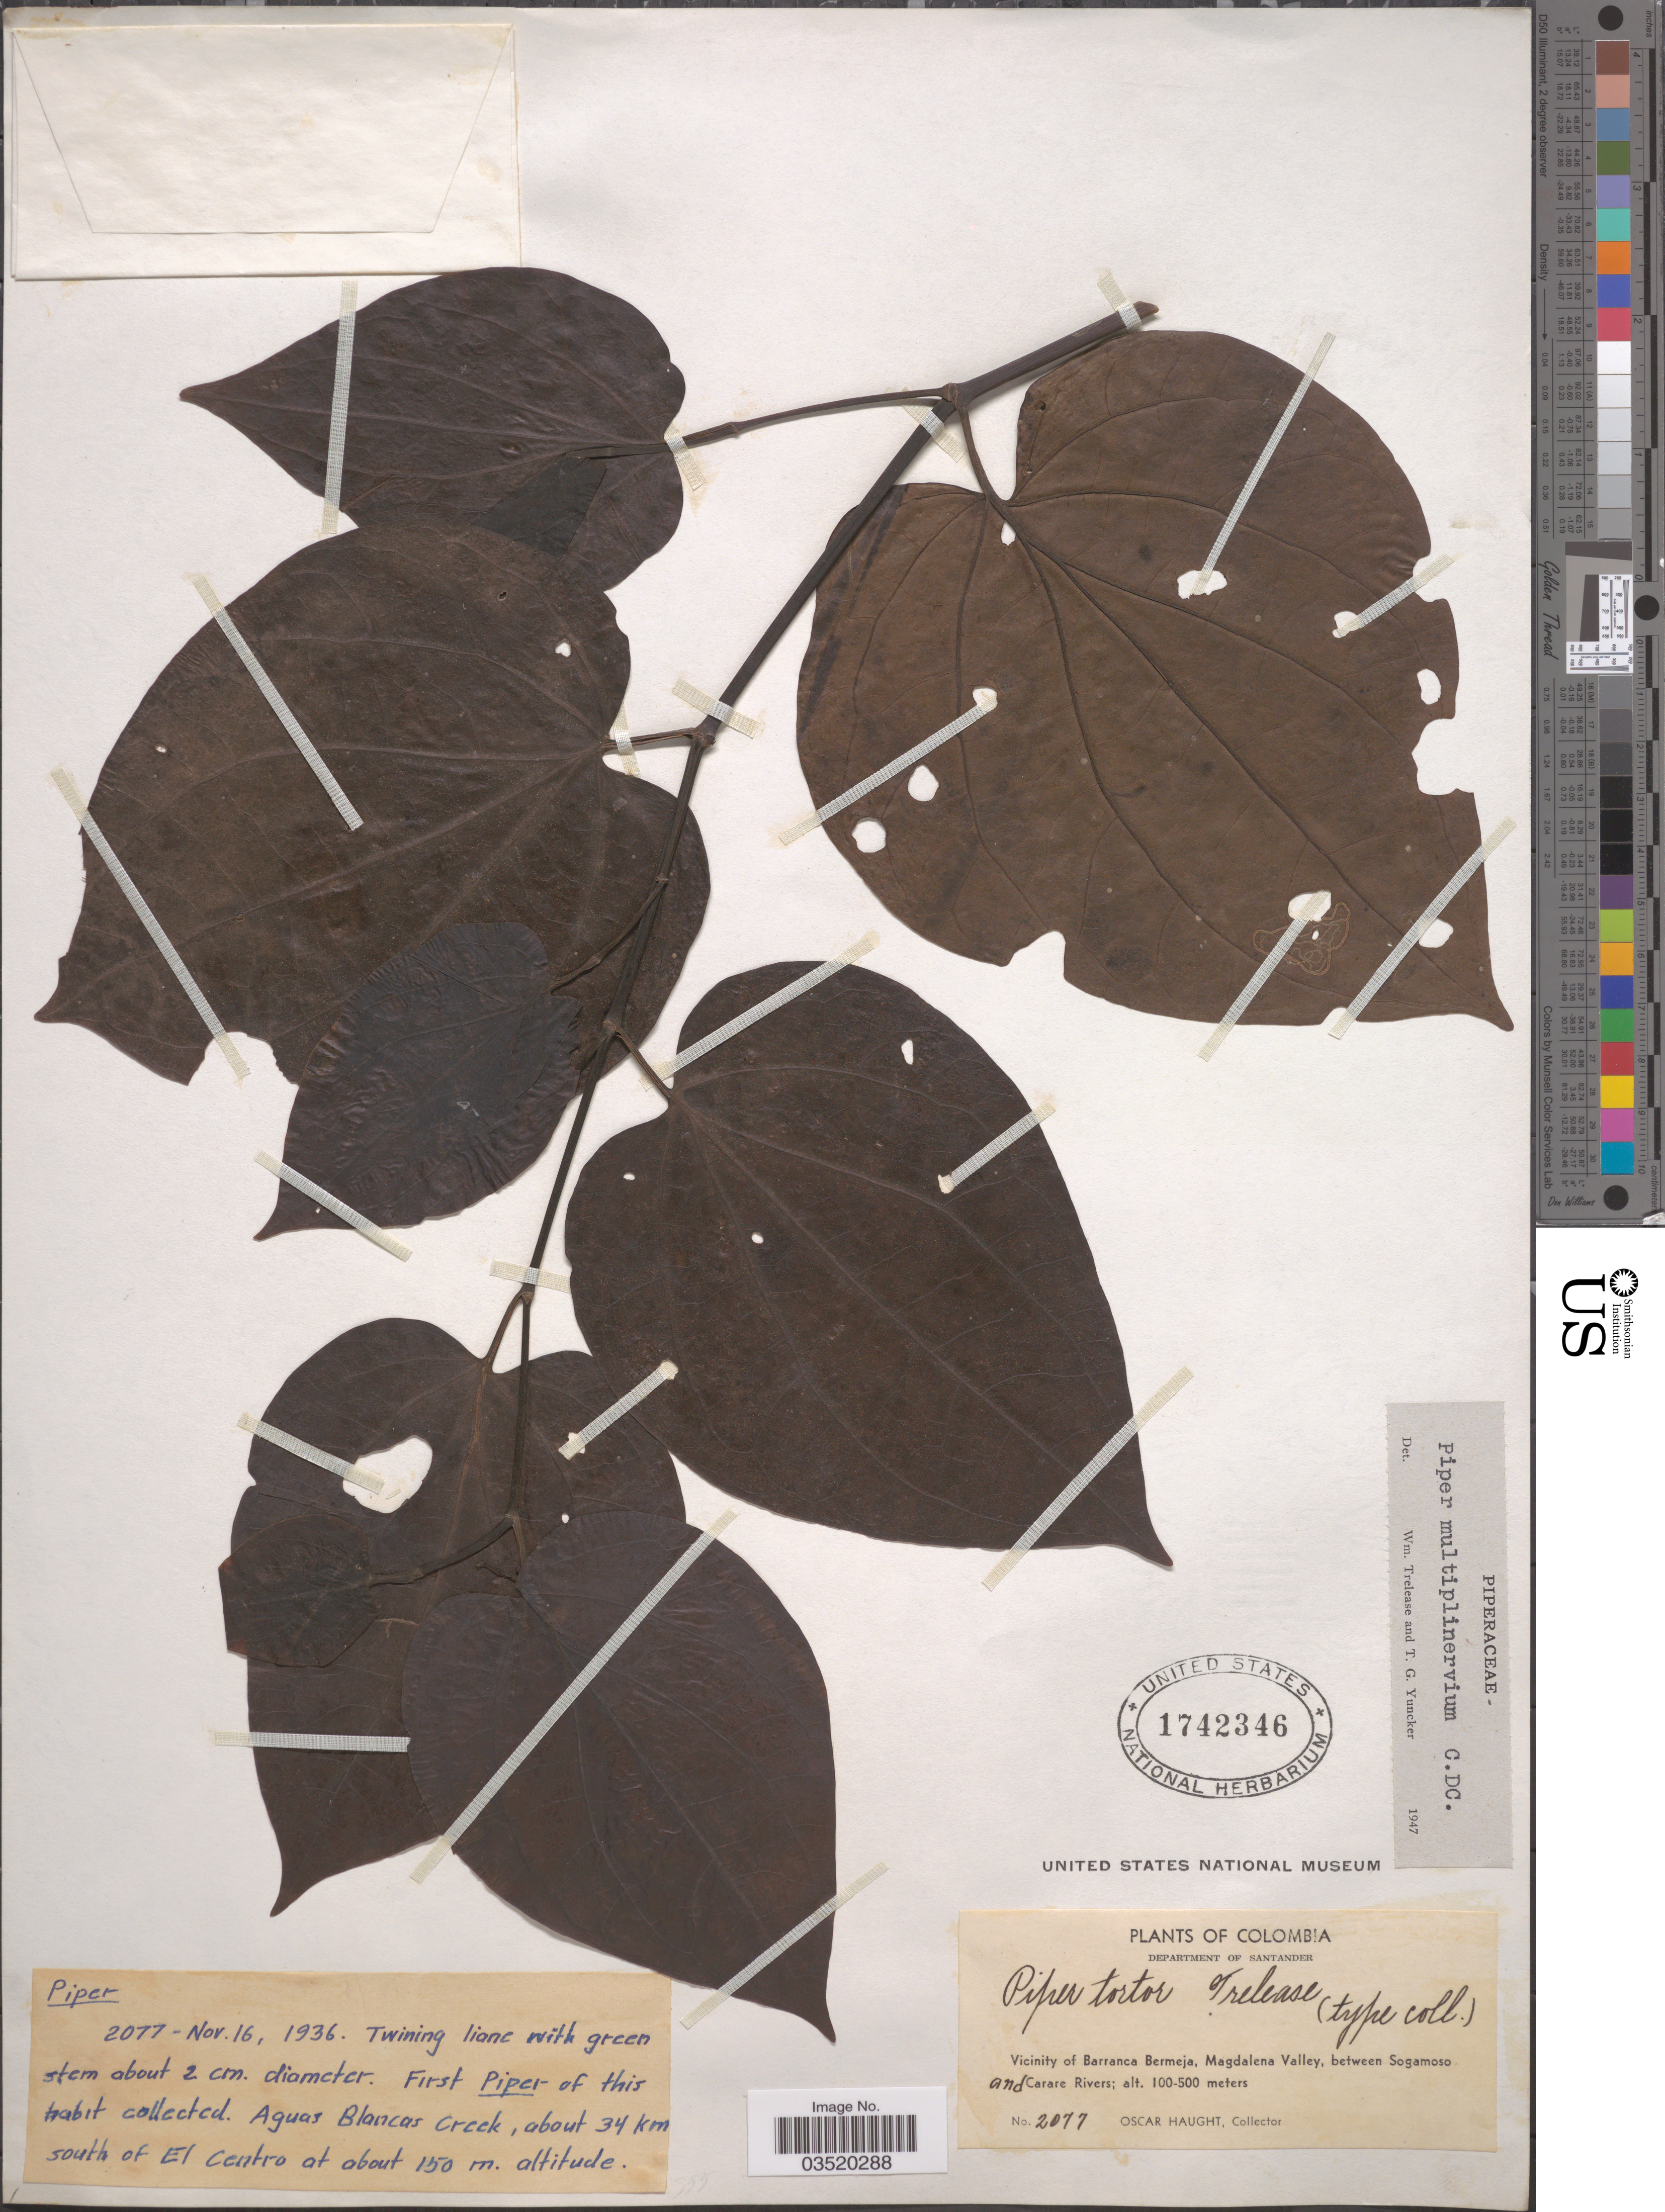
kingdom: Plantae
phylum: Tracheophyta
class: Magnoliopsida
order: Piperales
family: Piperaceae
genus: Piper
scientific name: Piper multiplinervium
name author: C. DC.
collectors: O. Haught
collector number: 2077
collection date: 1936-11-16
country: Colombia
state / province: Santander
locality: Aguas Blancas Creek, about 34 km south of El Centro. Department of Santander. Vicinity of Barranca Bermeja, Magdalena Valley, between Sogamoso and Carare Rivers.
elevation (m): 100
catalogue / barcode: US 1742346